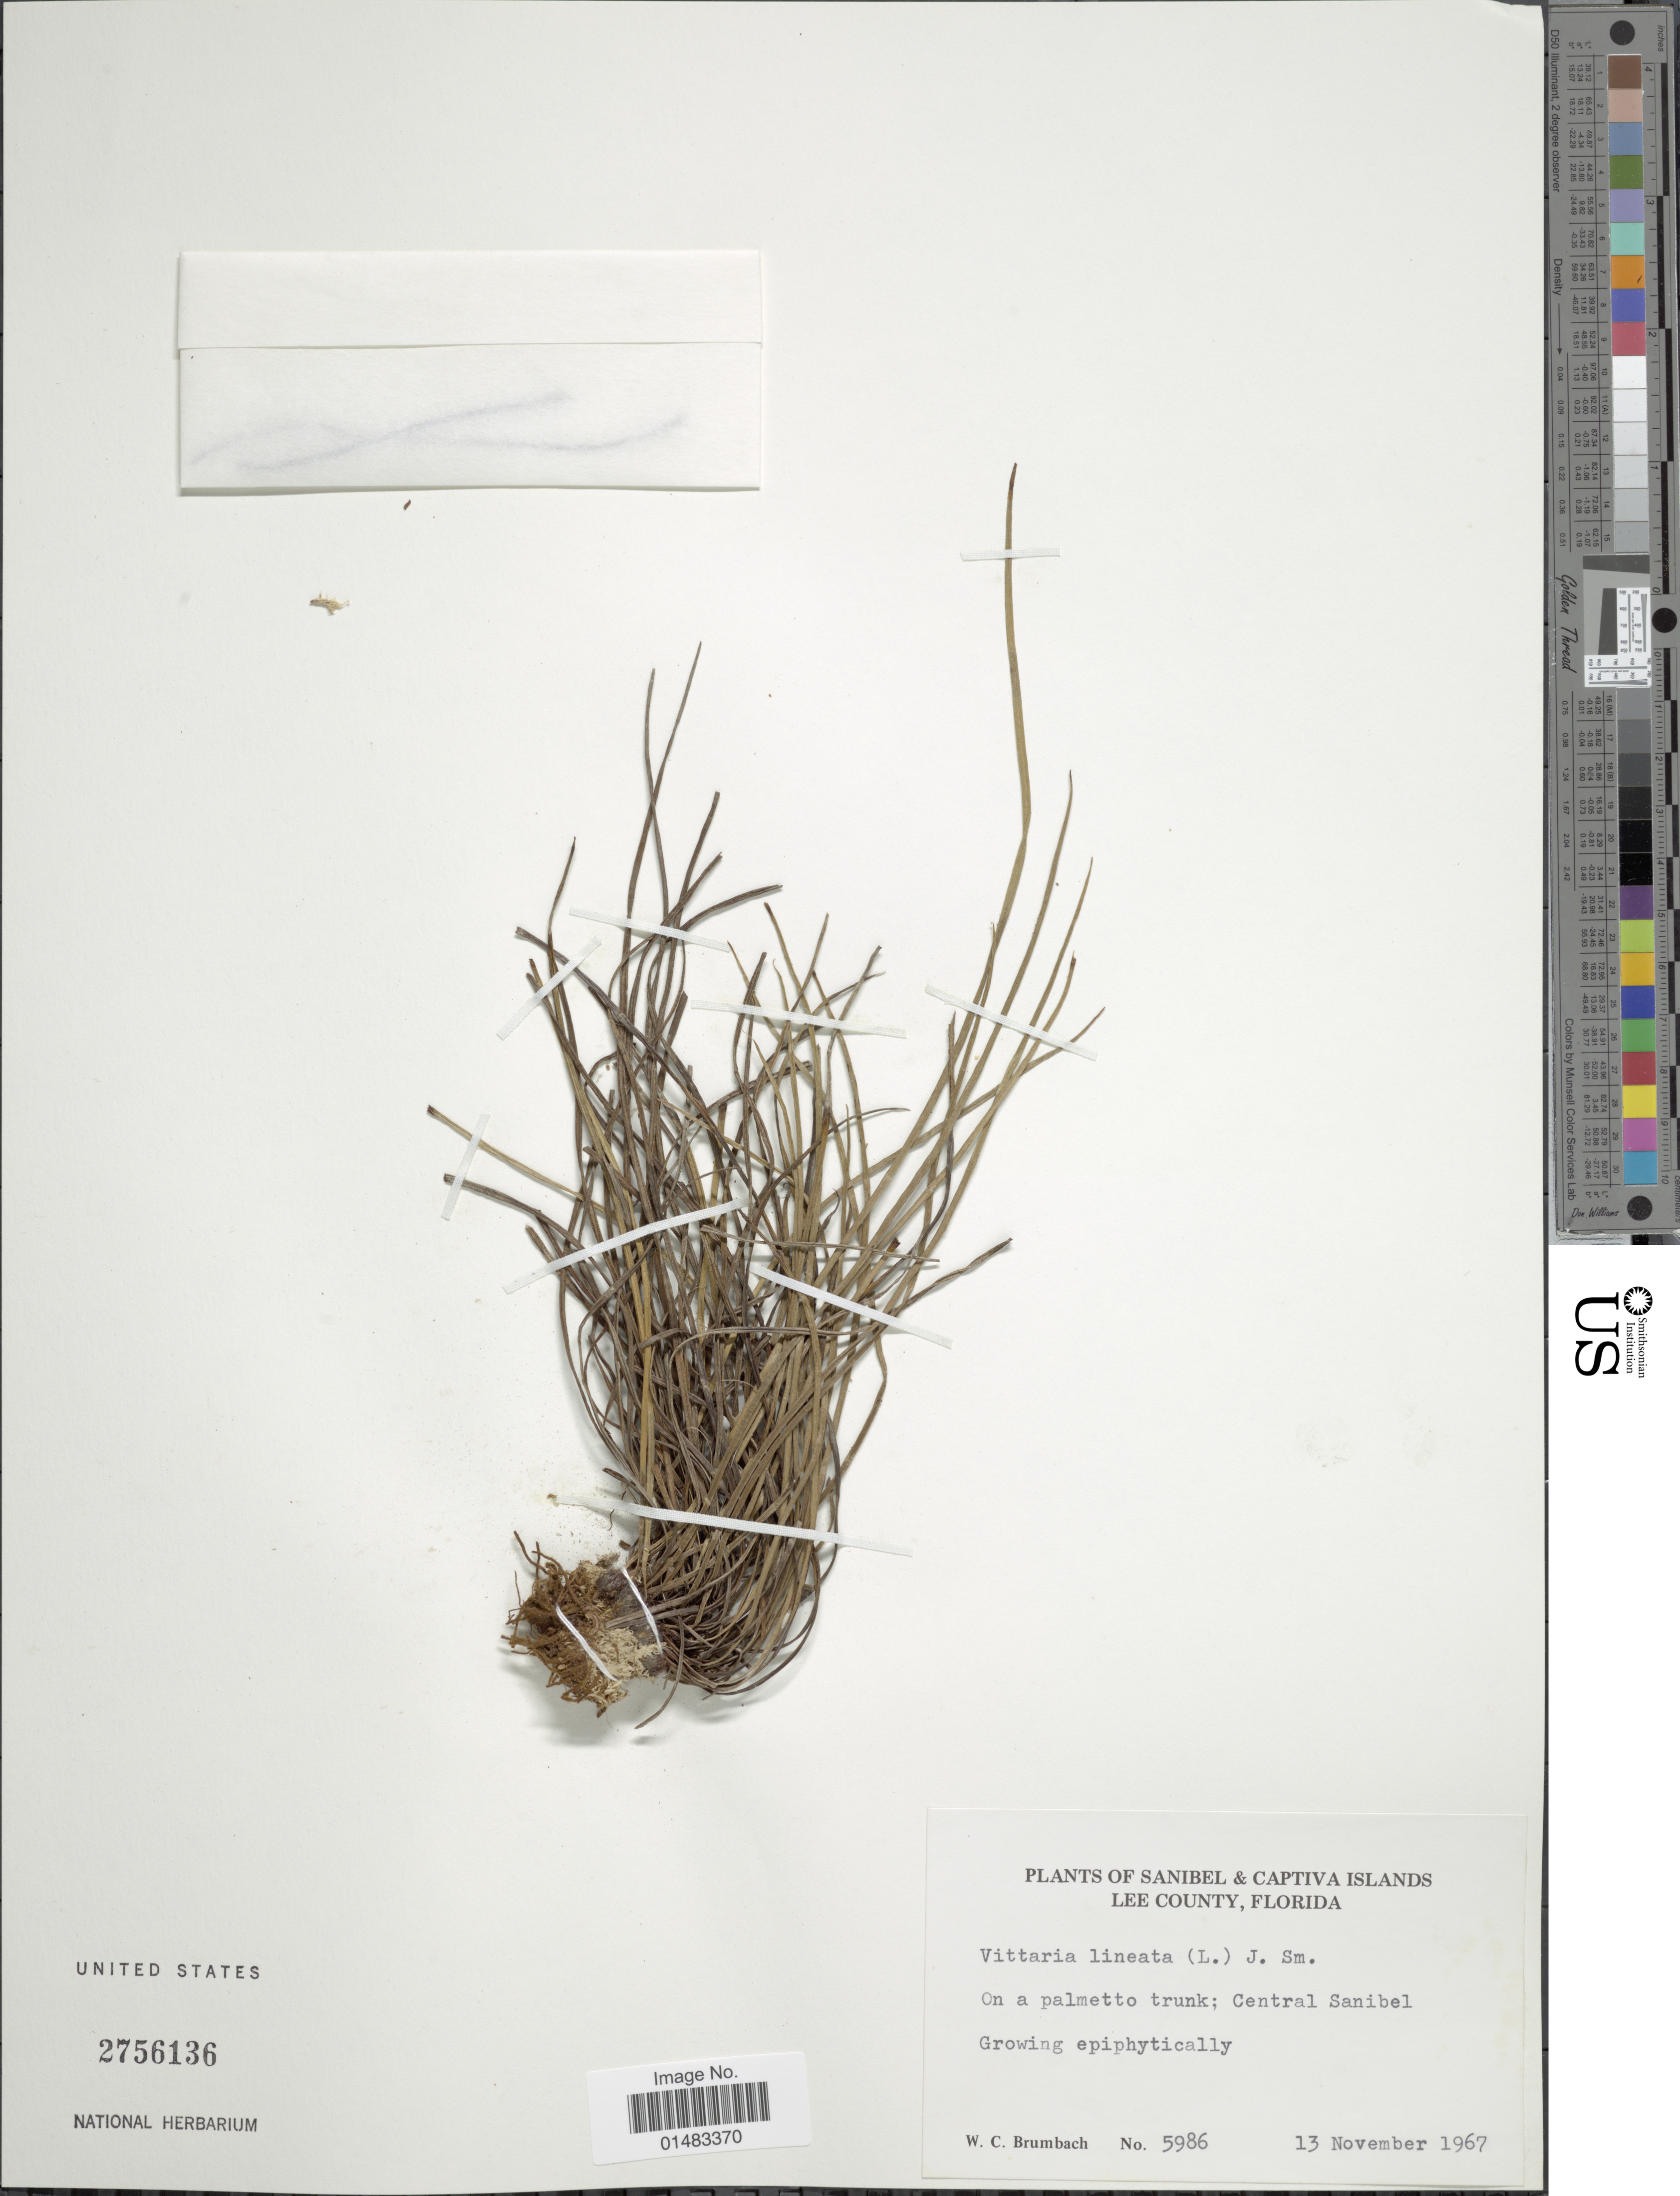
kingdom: Plantae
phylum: Tracheophyta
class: Polypodiopsida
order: Polypodiales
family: Pteridaceae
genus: Vittaria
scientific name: Vittaria lineata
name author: (L.) Sm.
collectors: W. C. Brumbach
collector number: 5986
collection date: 1967-11-13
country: United States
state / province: Florida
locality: Plants of Sanibel & Captiva Islands Lee County, on a palmetto trunk; Central Sanibel, growing Epiphytically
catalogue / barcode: US 2756136